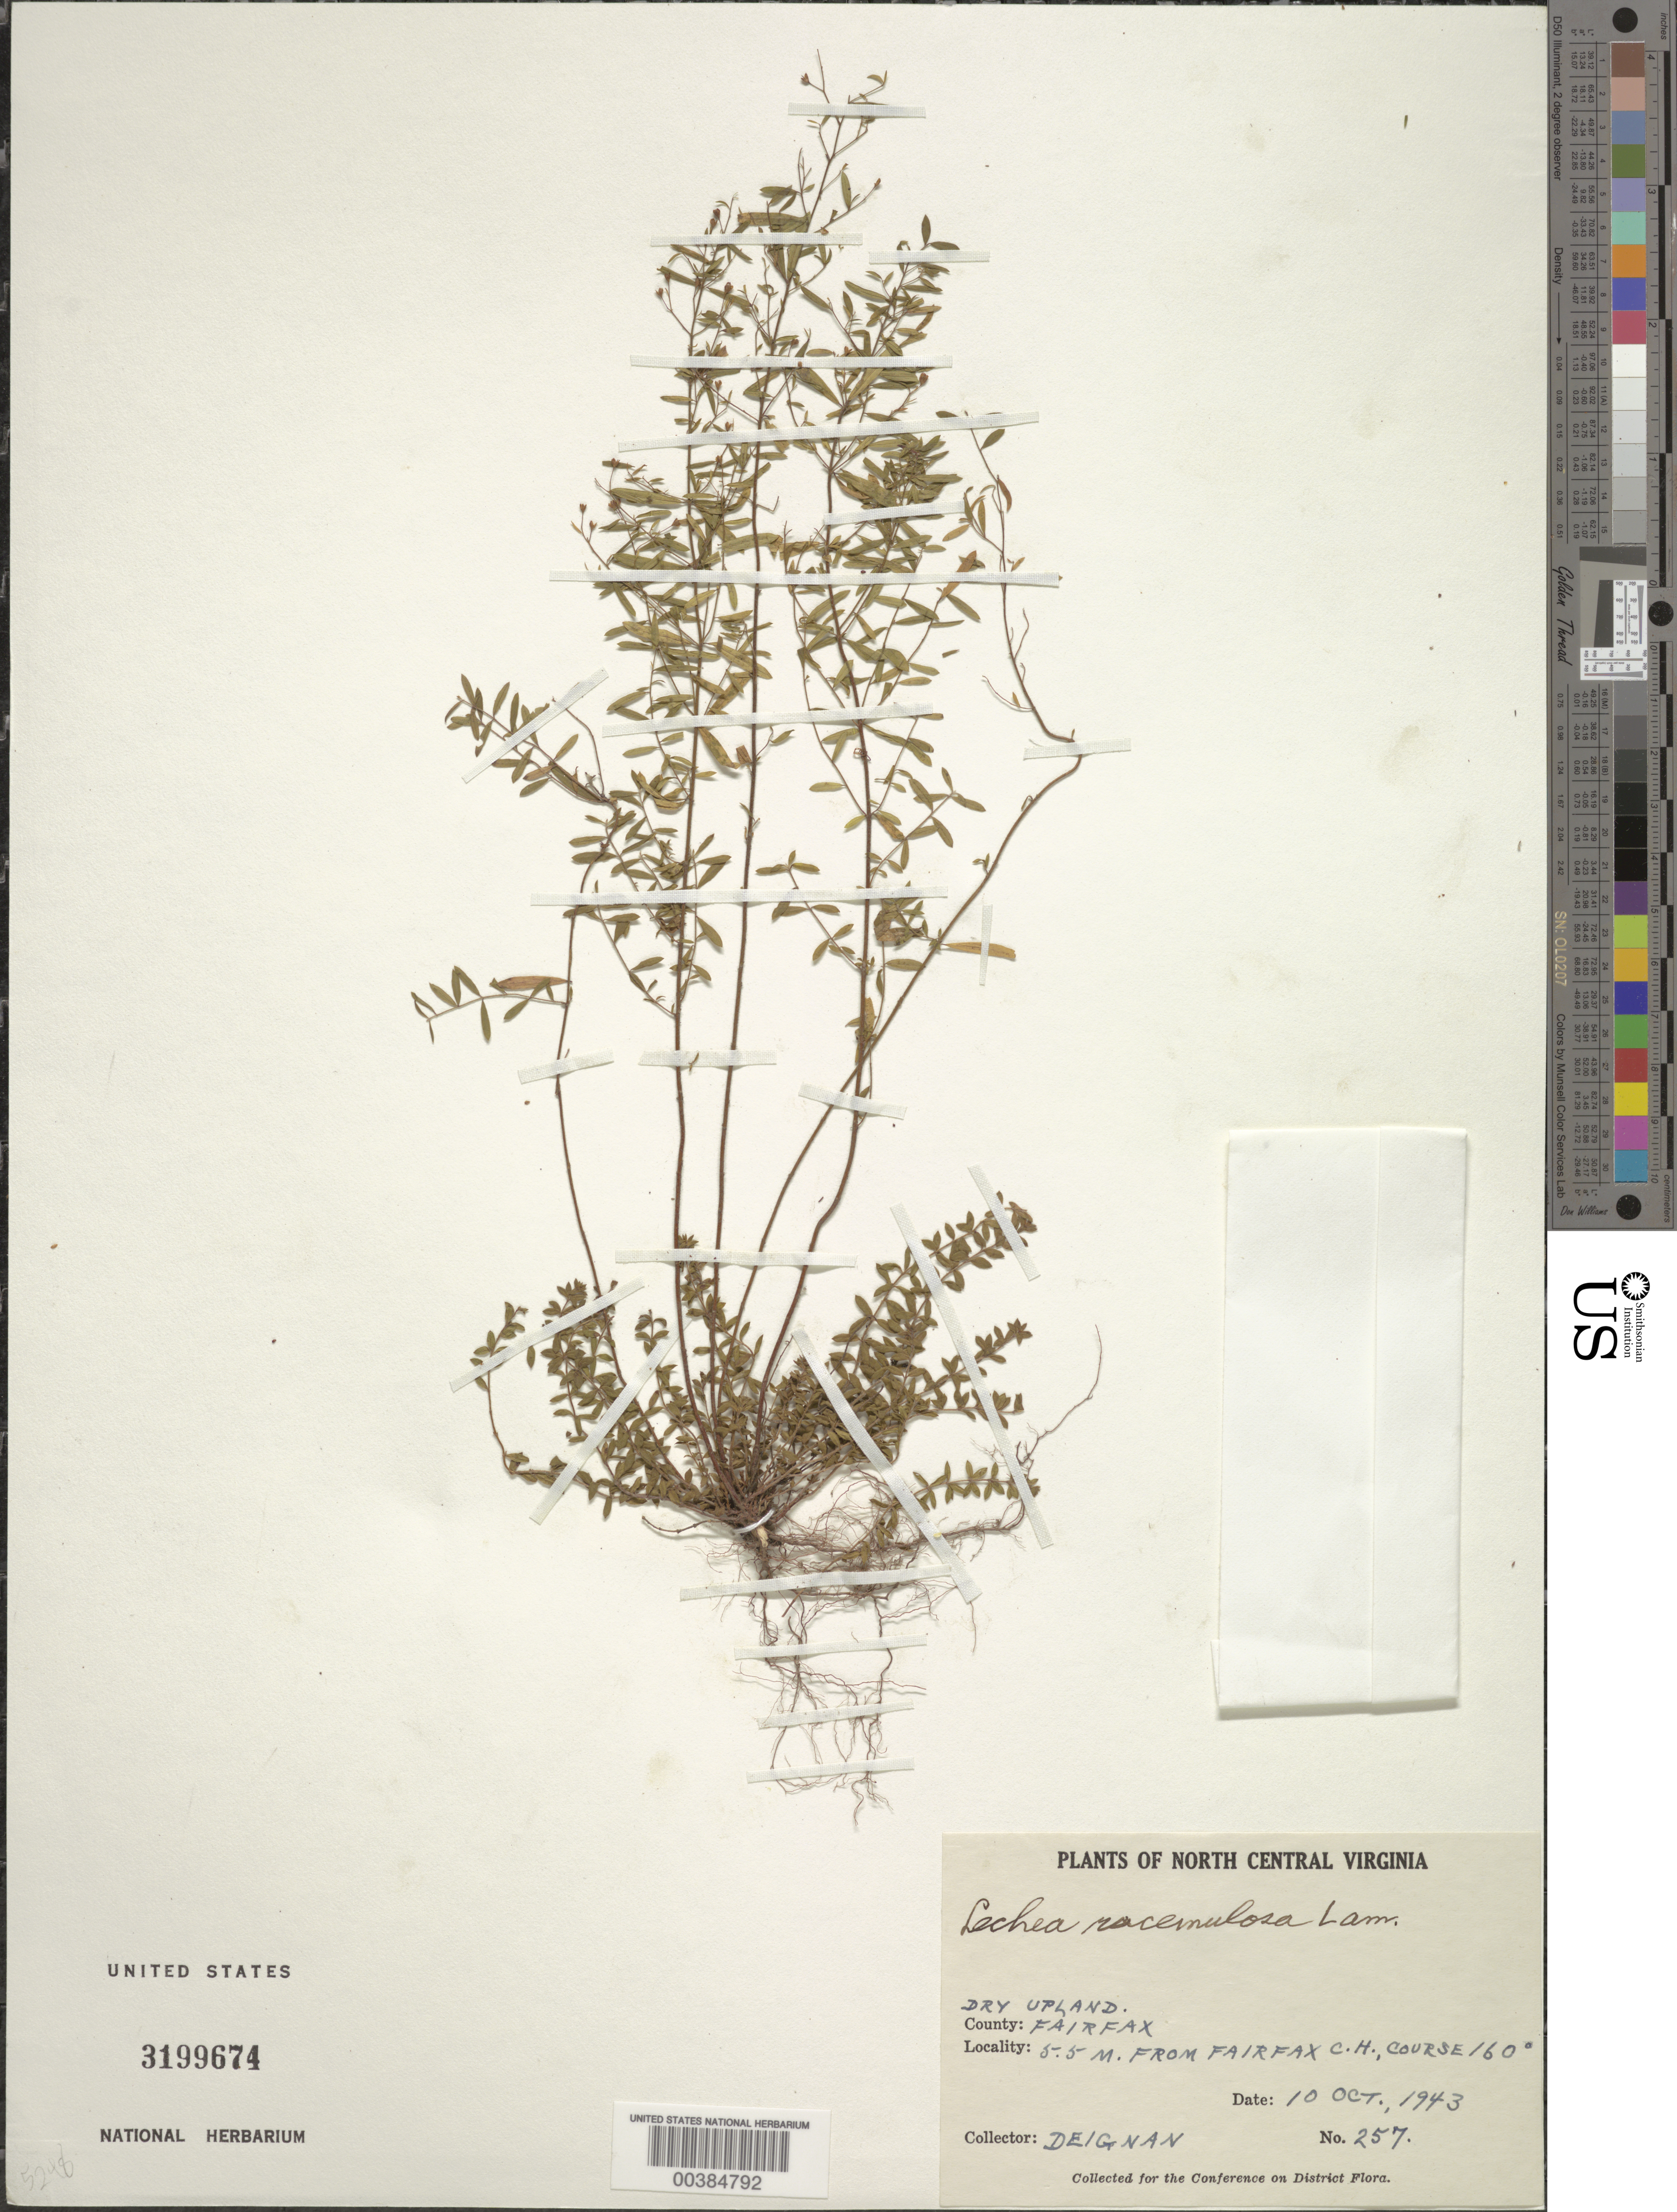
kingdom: Plantae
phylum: Tracheophyta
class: Magnoliopsida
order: Malvales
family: Cistaceae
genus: Lechea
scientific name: Lechea racemulosa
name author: Michx.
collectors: H. Deignan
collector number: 257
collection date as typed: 10 Oct 1943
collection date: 1943-10-10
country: United States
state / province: Virginia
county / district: Fairfax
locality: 5.5 M from Fairfax County Court House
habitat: Dry upland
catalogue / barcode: US 3199674